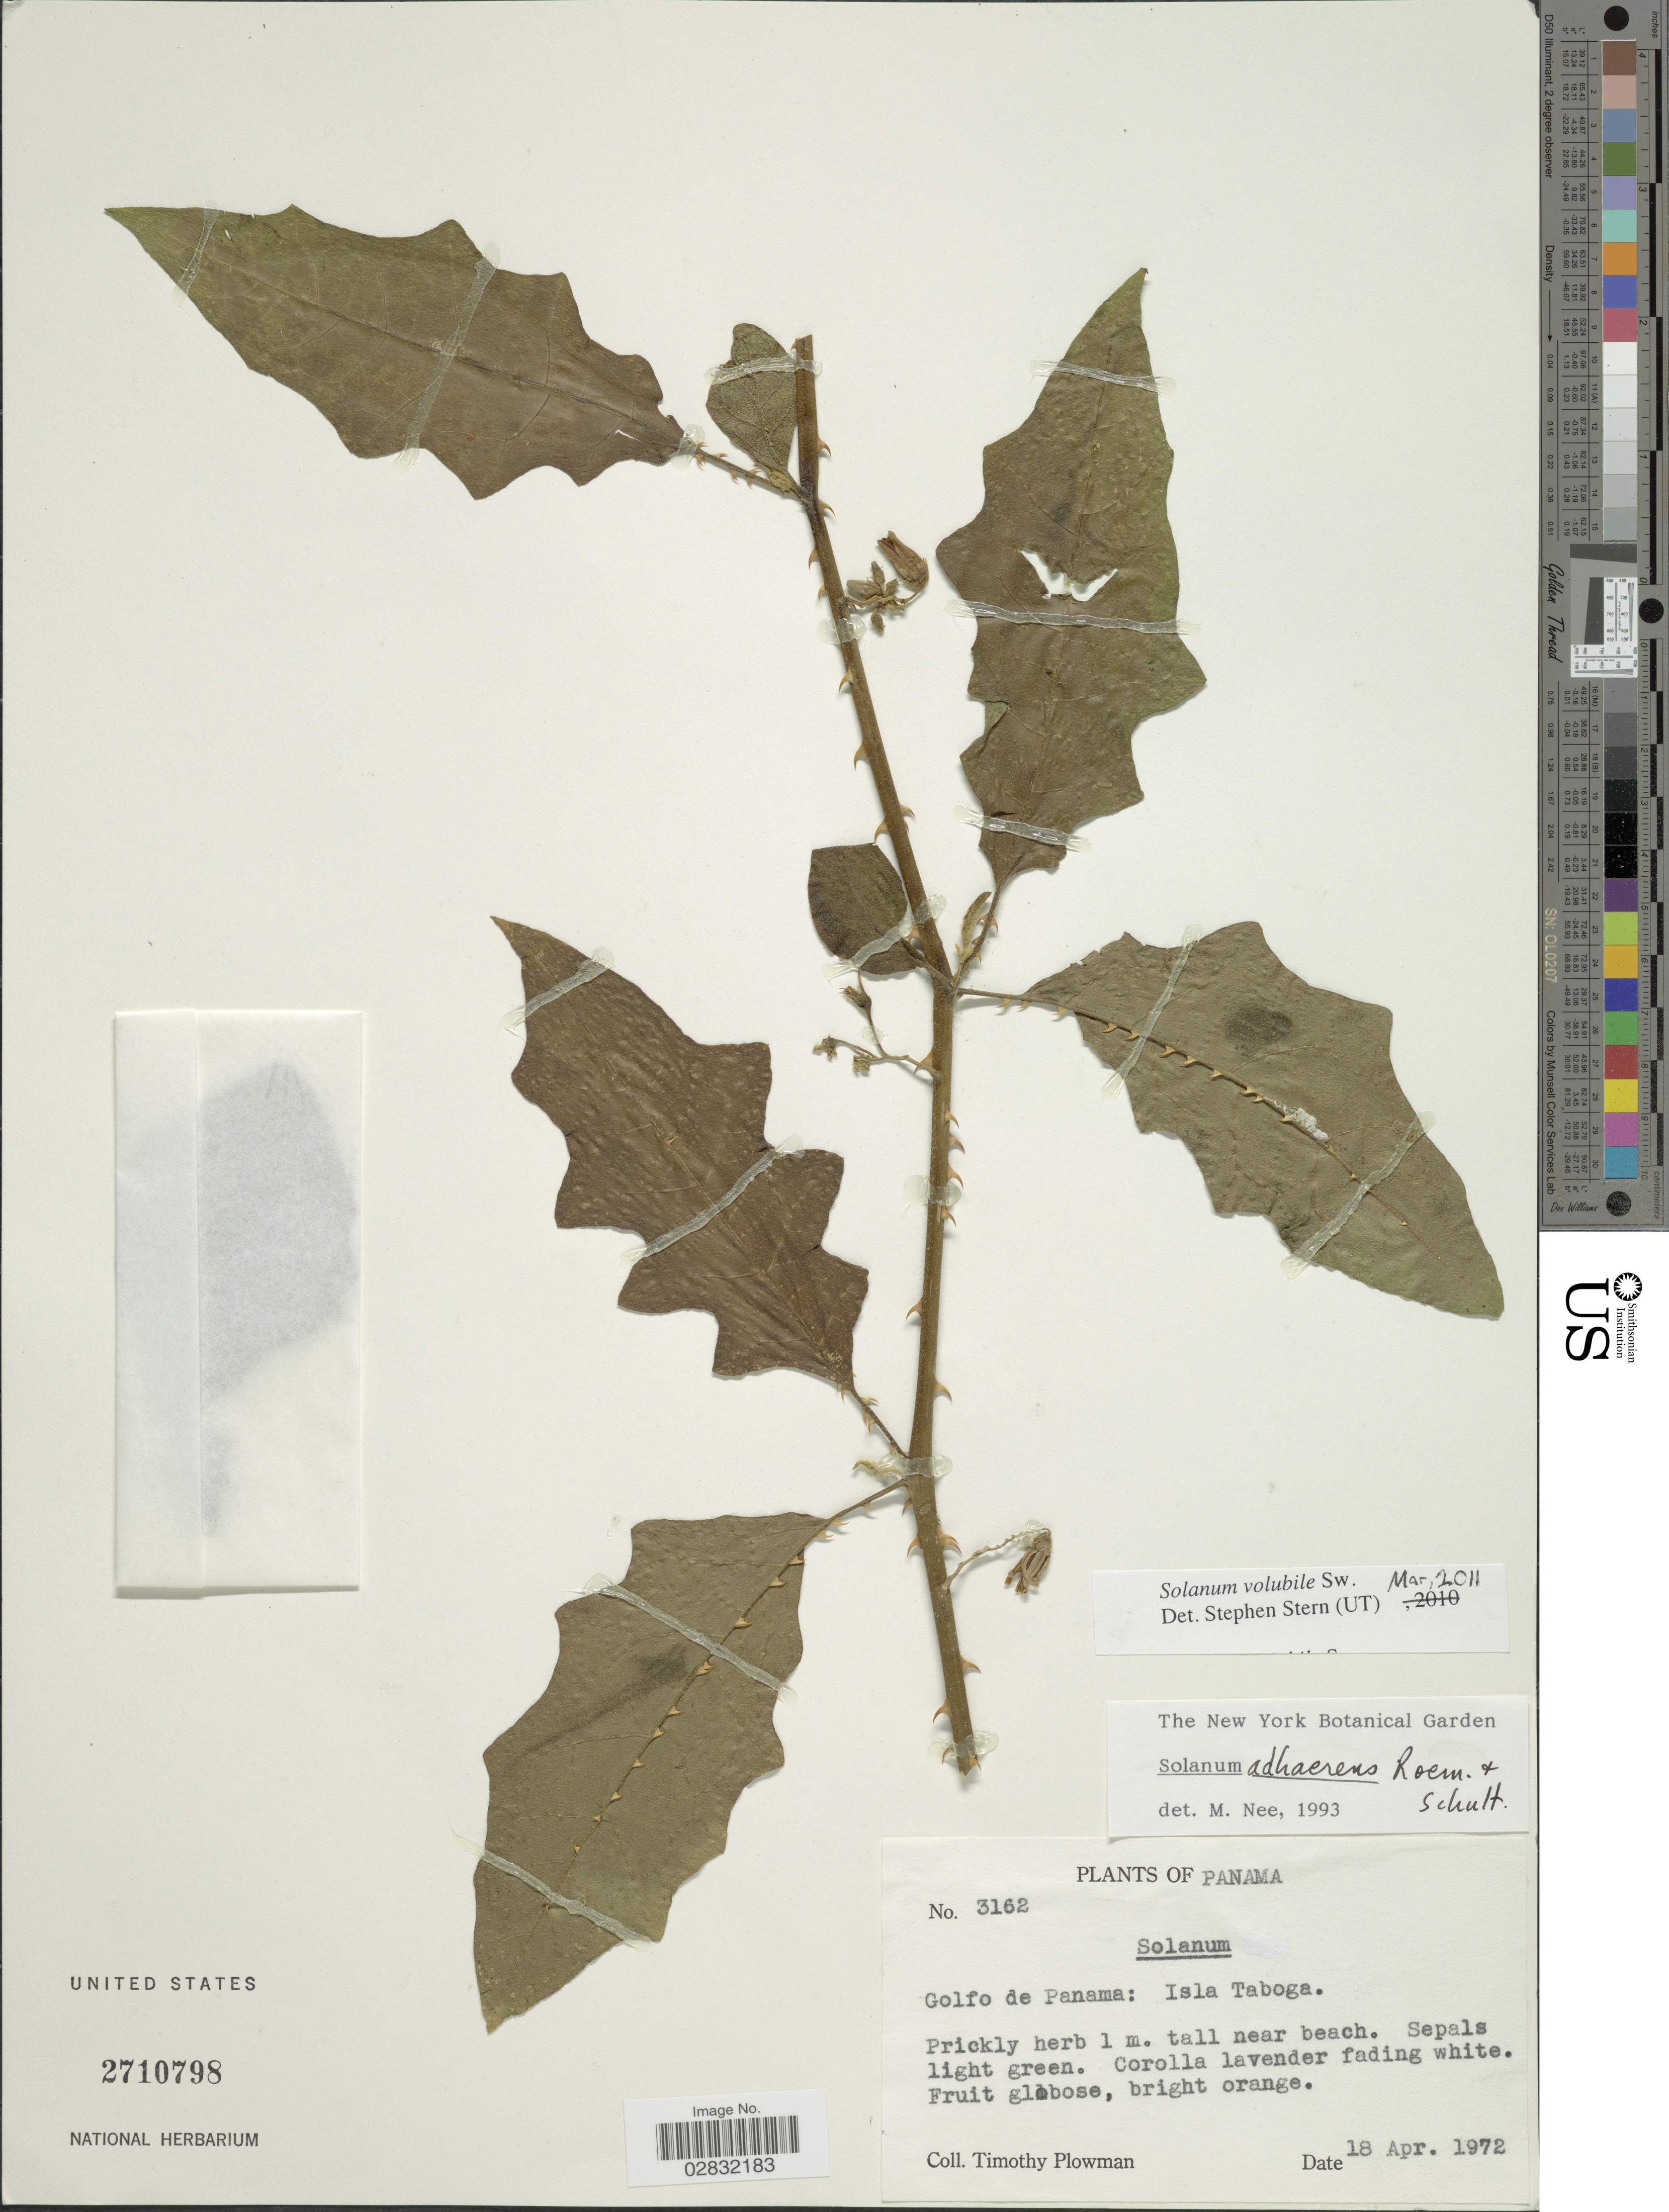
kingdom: Plantae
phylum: Tracheophyta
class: Magnoliopsida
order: Solanales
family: Solanaceae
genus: Solanum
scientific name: Solanum volubile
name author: Sw.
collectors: T. Plowman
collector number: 3162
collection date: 1972-04-18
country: Panama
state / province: Panamá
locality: Golfo de Panama: Isla Taboga.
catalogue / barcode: US 2710798